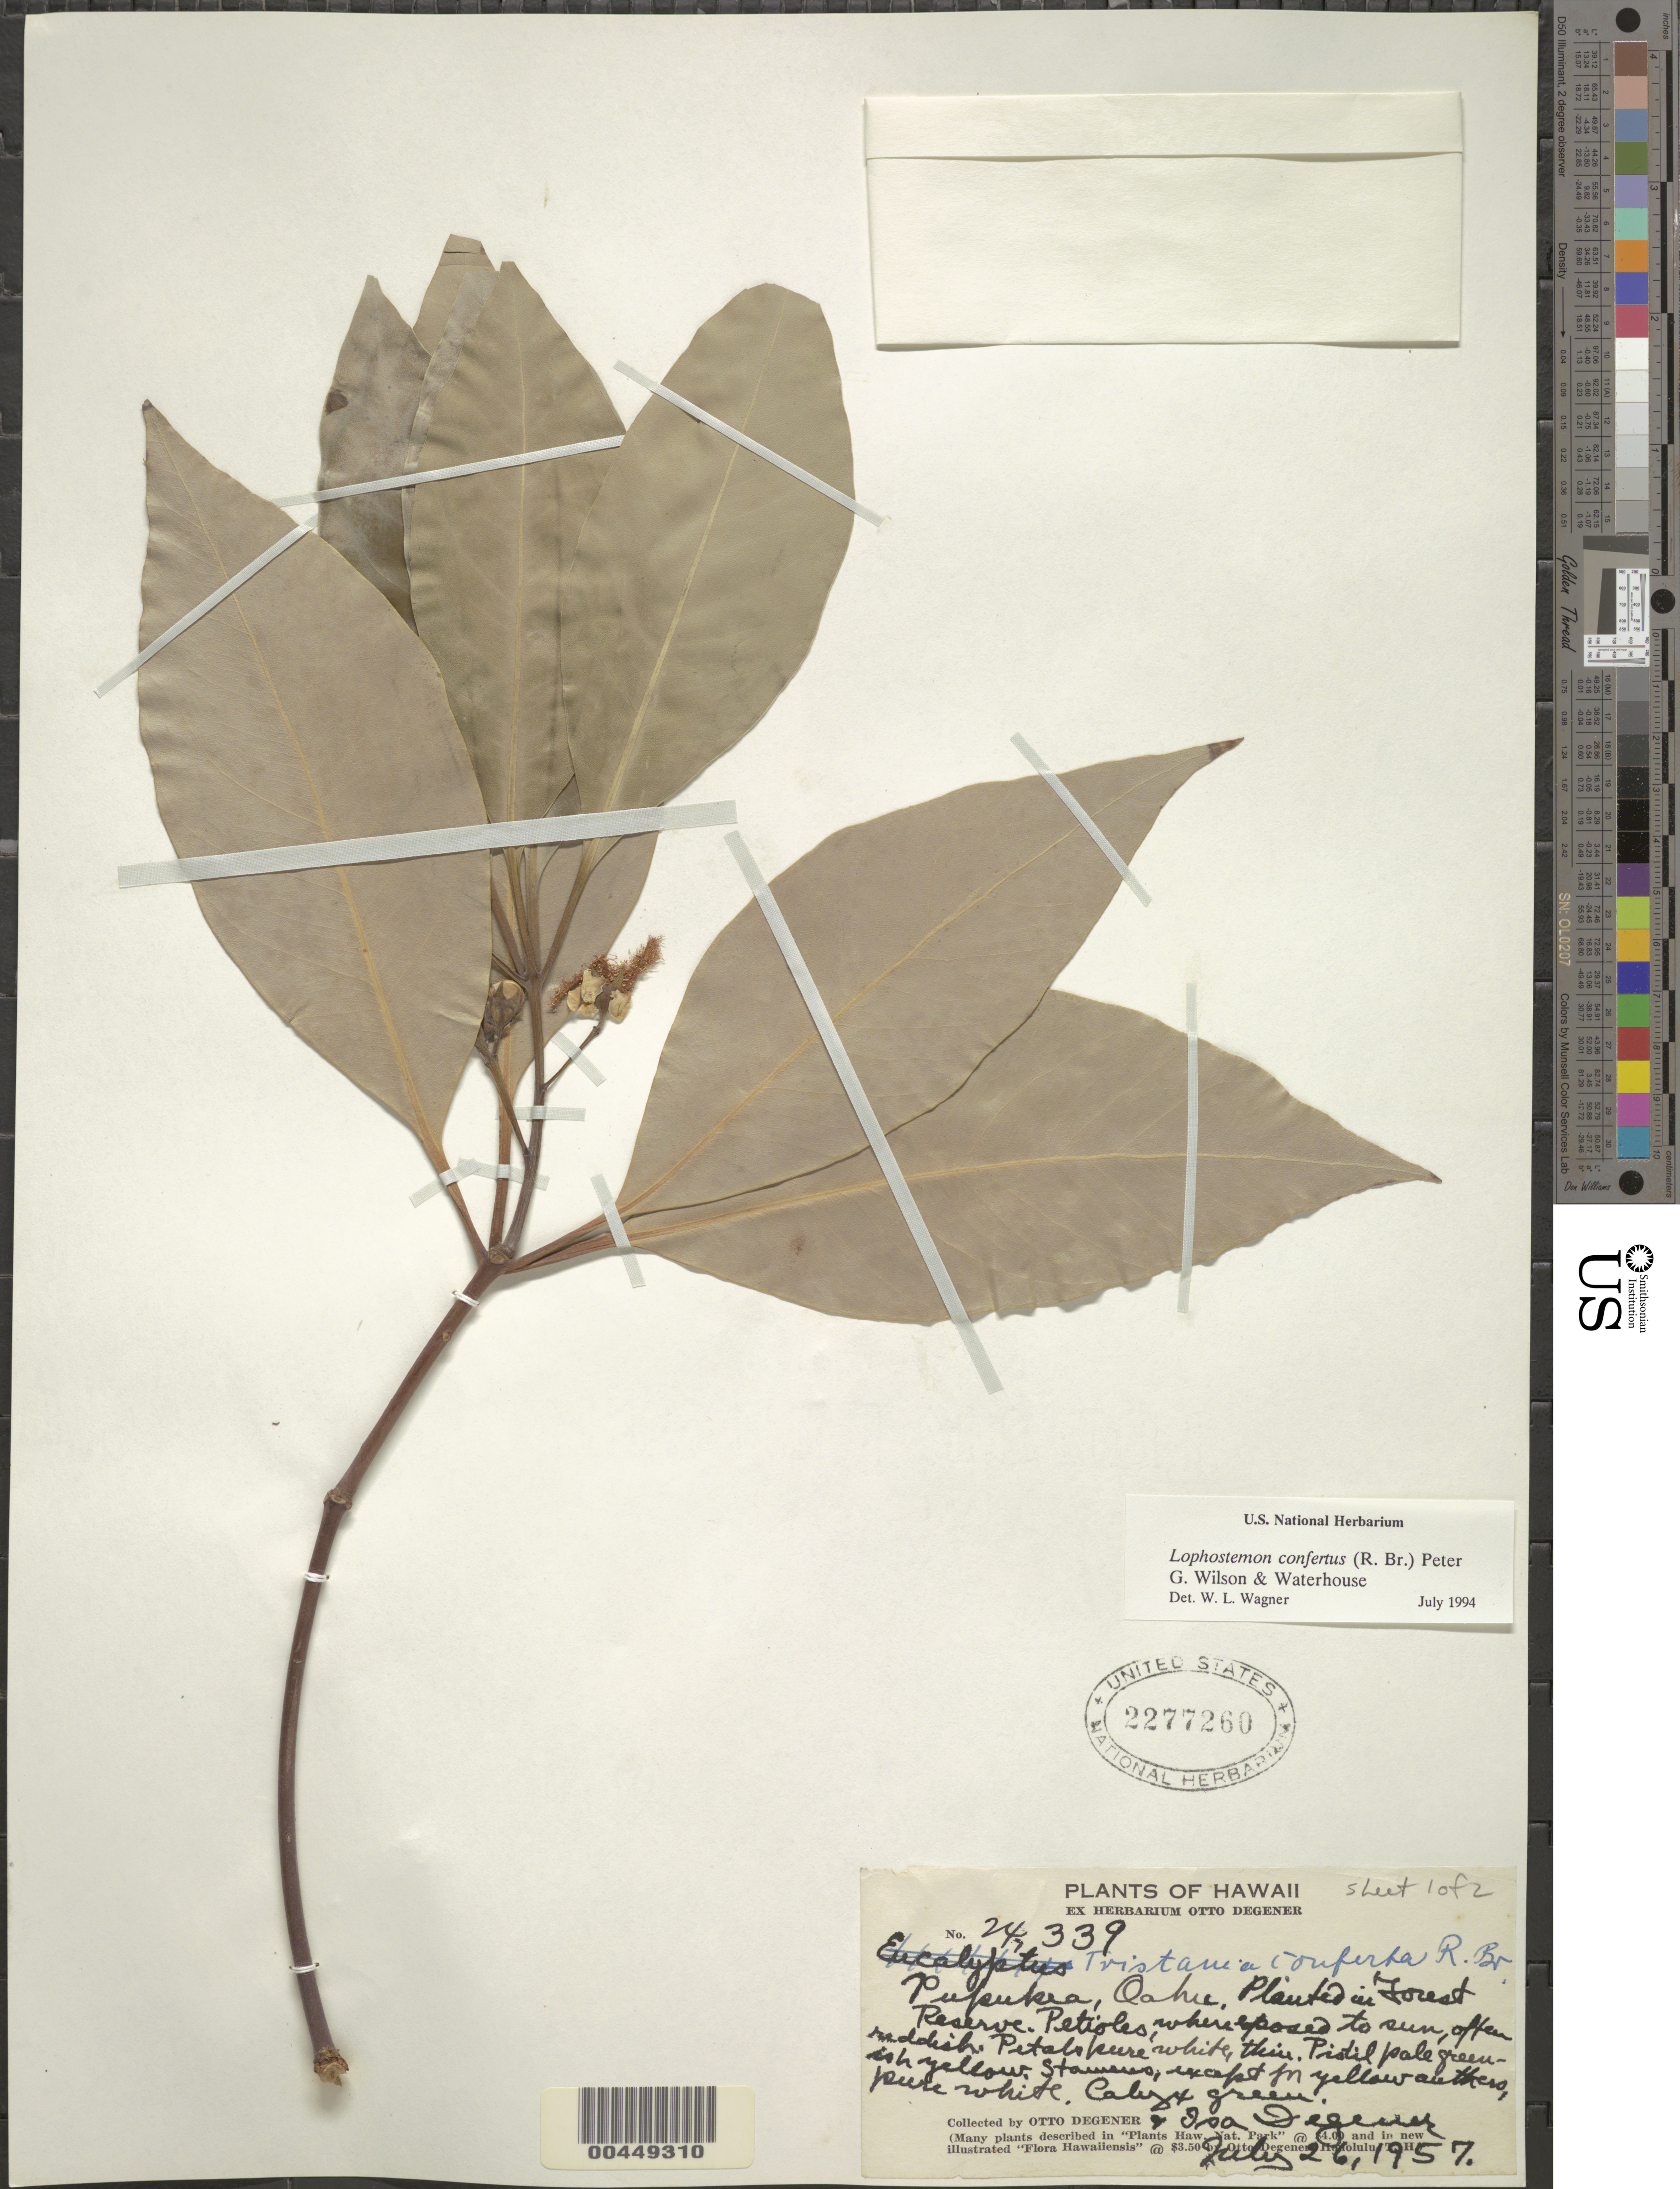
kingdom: Plantae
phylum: Tracheophyta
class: Magnoliopsida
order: Myrtales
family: Myrtaceae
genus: Lophostemon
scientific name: Lophostemon confertus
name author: (R. Br.) P.G. Wilson & J. T. Waterh.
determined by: Wagner, W. L., (BOT), Smithsonian Institution - National Museum of Natural History (UNITED STATES)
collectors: O. Degener & I. Degener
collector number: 24339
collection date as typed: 26 Jul 1957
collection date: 1957-07-26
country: United States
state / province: Hawaii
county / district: Honolulu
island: Oahu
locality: Pupukea For Res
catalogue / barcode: US 2277260